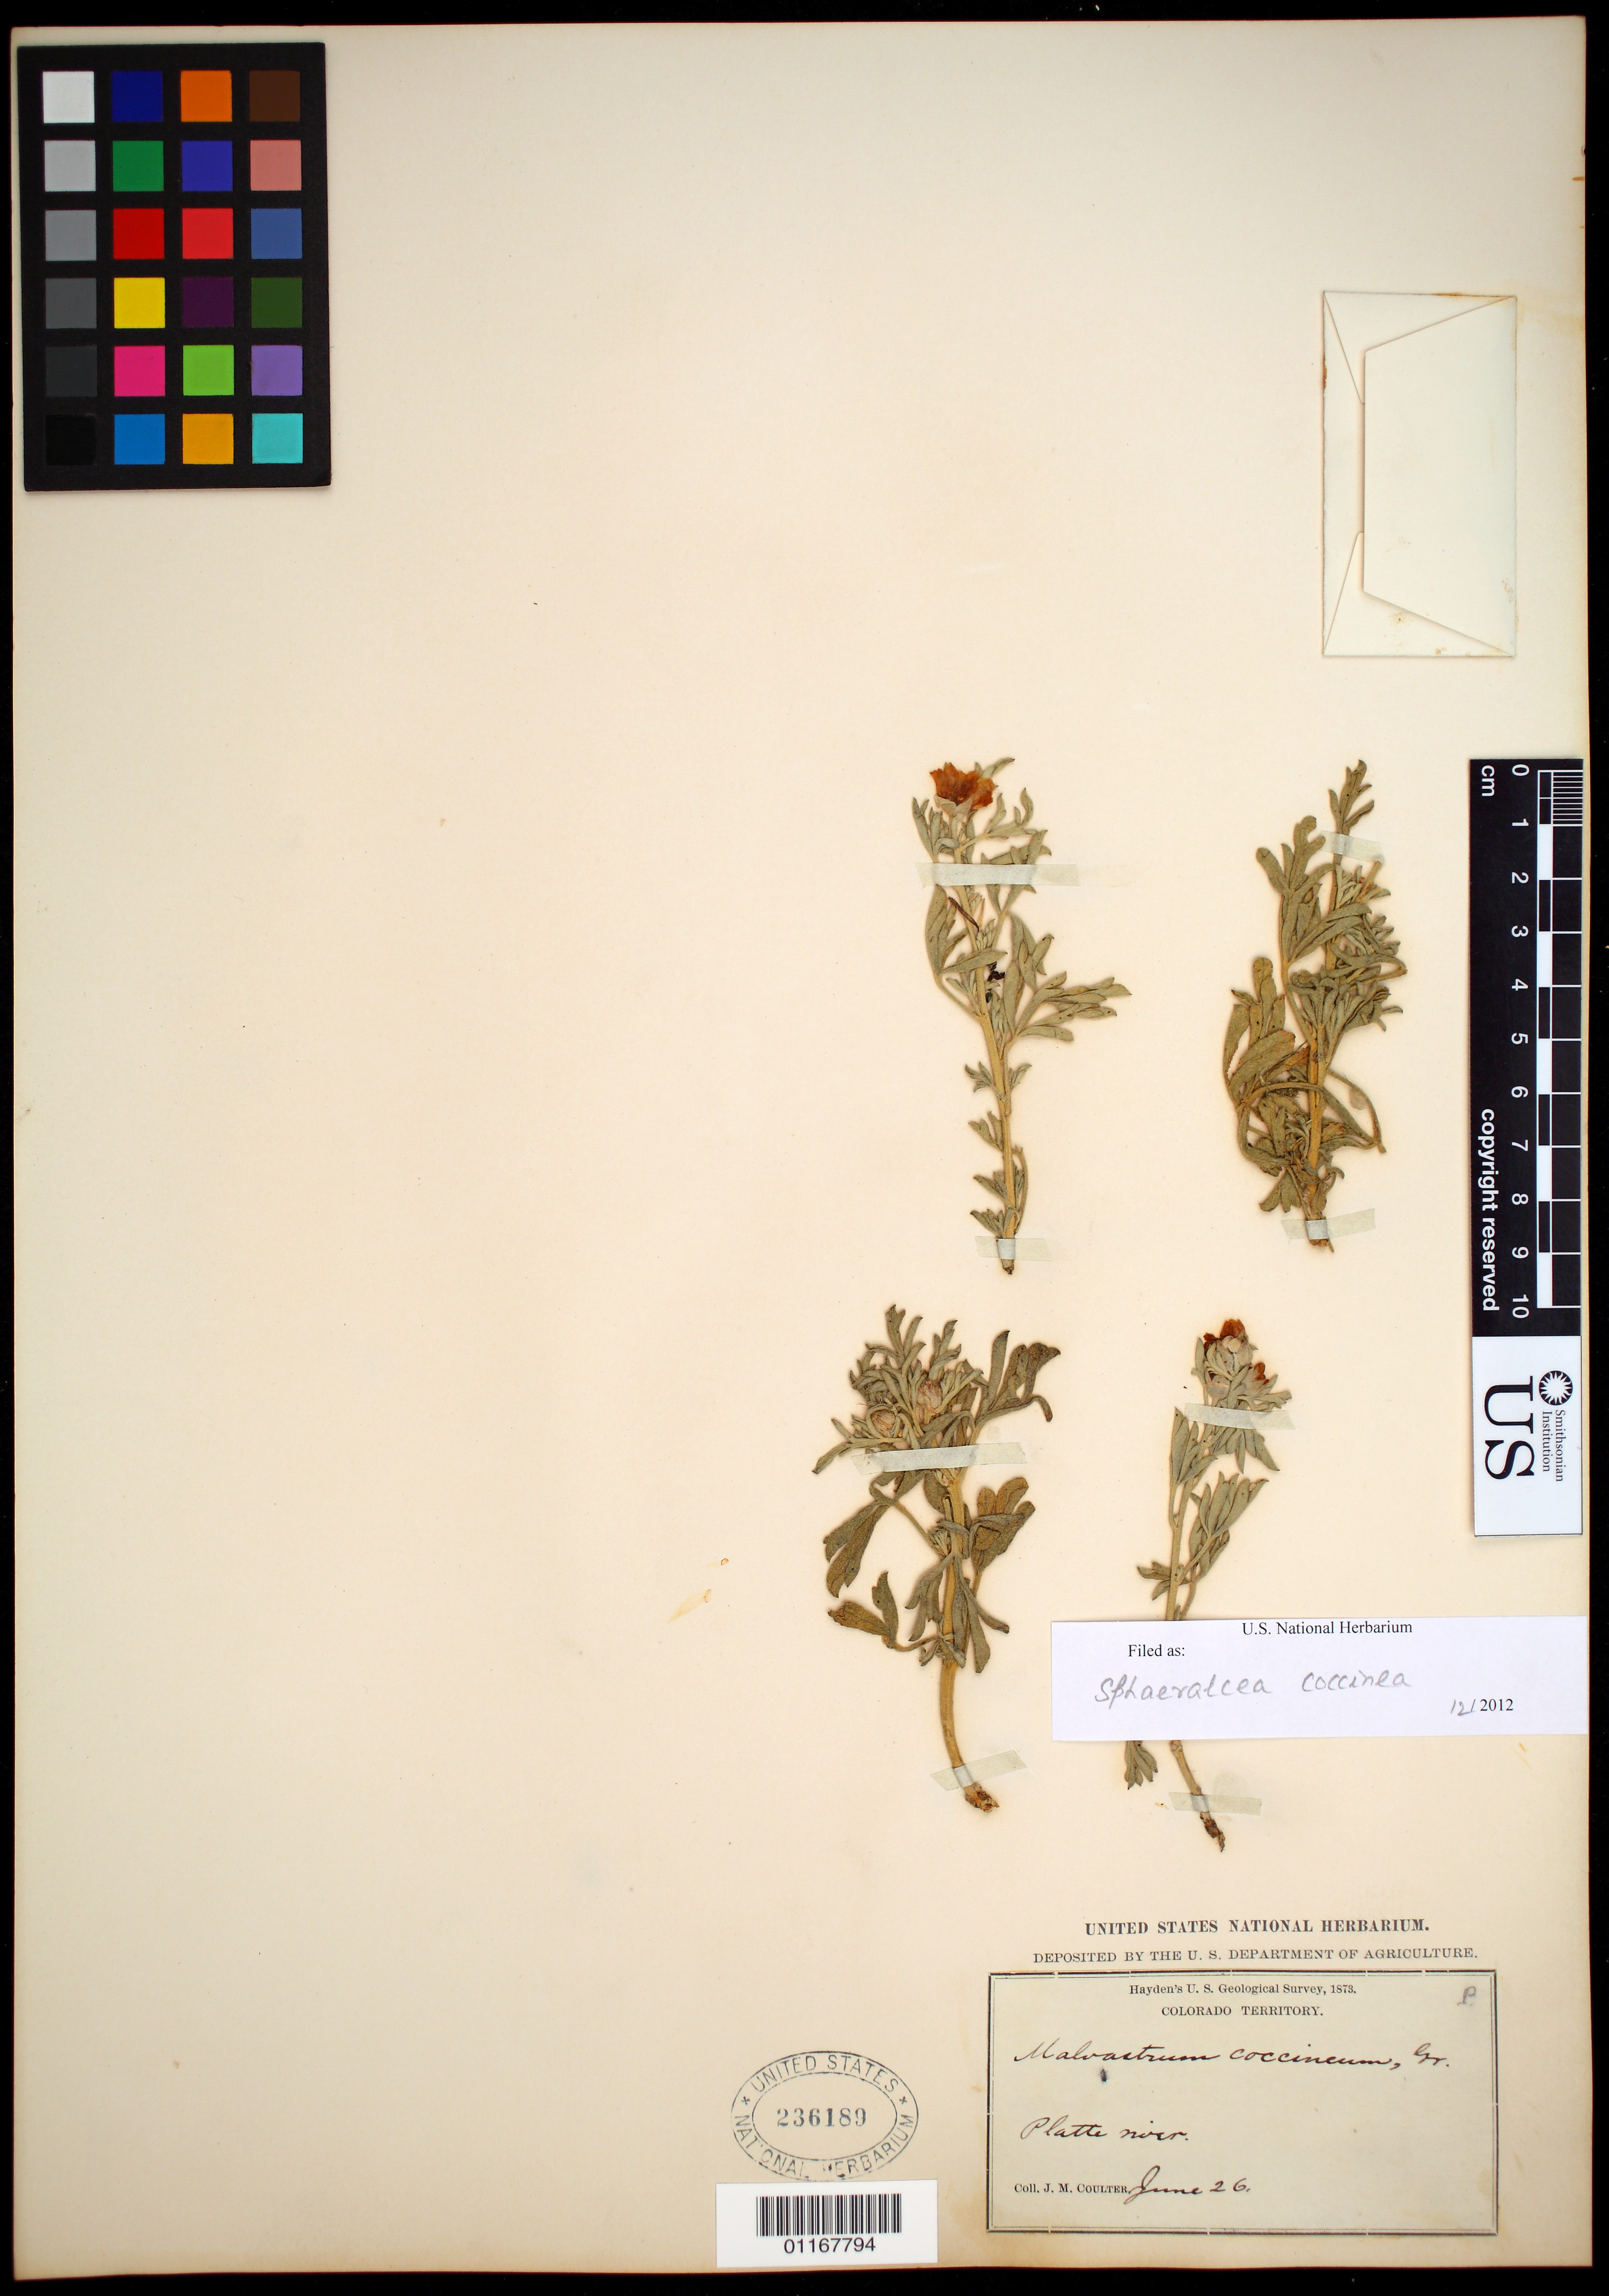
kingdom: Plantae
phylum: Tracheophyta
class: Magnoliopsida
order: Malvales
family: Malvaceae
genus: Sphaeralcea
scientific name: Sphaeralcea coccinea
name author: (Nutt.) Rydb.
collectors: J. M. Coulter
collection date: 1873-06-26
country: United States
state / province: Colorado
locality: Platte River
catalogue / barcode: US 236189